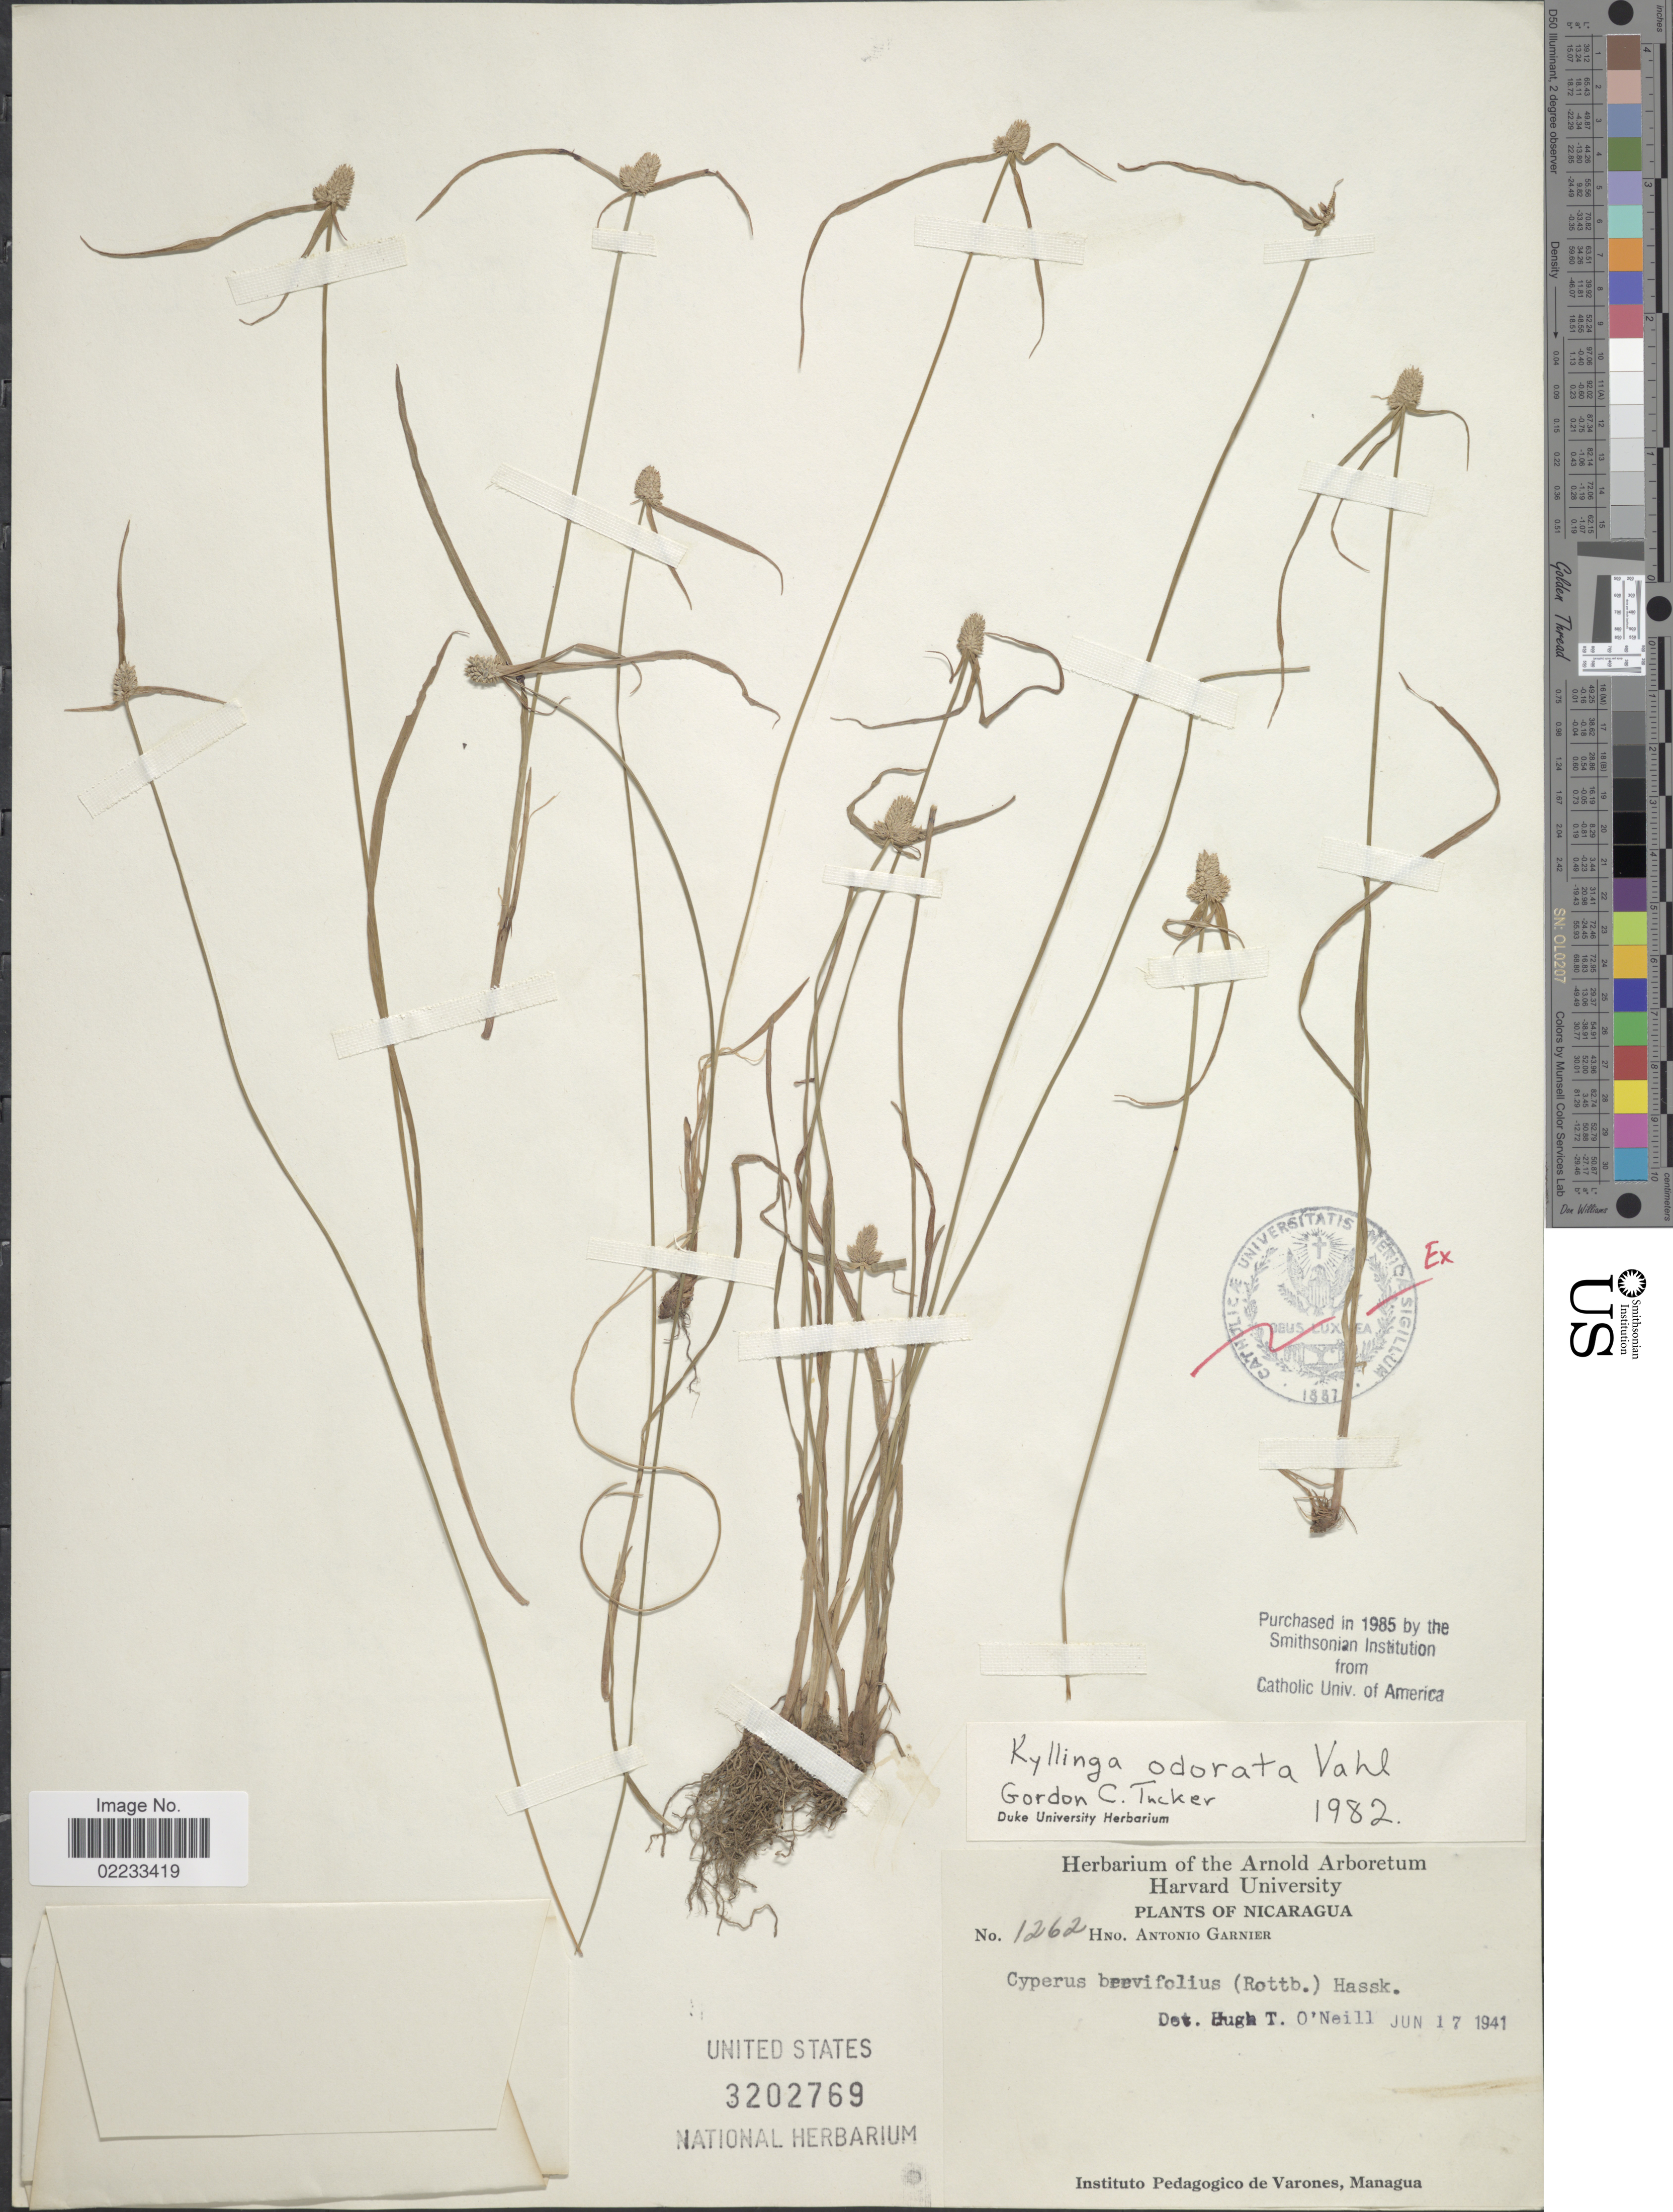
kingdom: Plantae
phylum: Tracheophyta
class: Liliopsida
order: Poales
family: Cyperaceae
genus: Cyperus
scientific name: Cyperus sesquiflorus subsp. sesquiflorus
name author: (Torr.) Mattf. & Kük.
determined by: Strong, M. T., (US), Smithsonian Institution - National Museum of Natural History (UNITED STATES)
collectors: Bro. A. Garnier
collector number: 1262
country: Nicaragua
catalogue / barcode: US 3202769